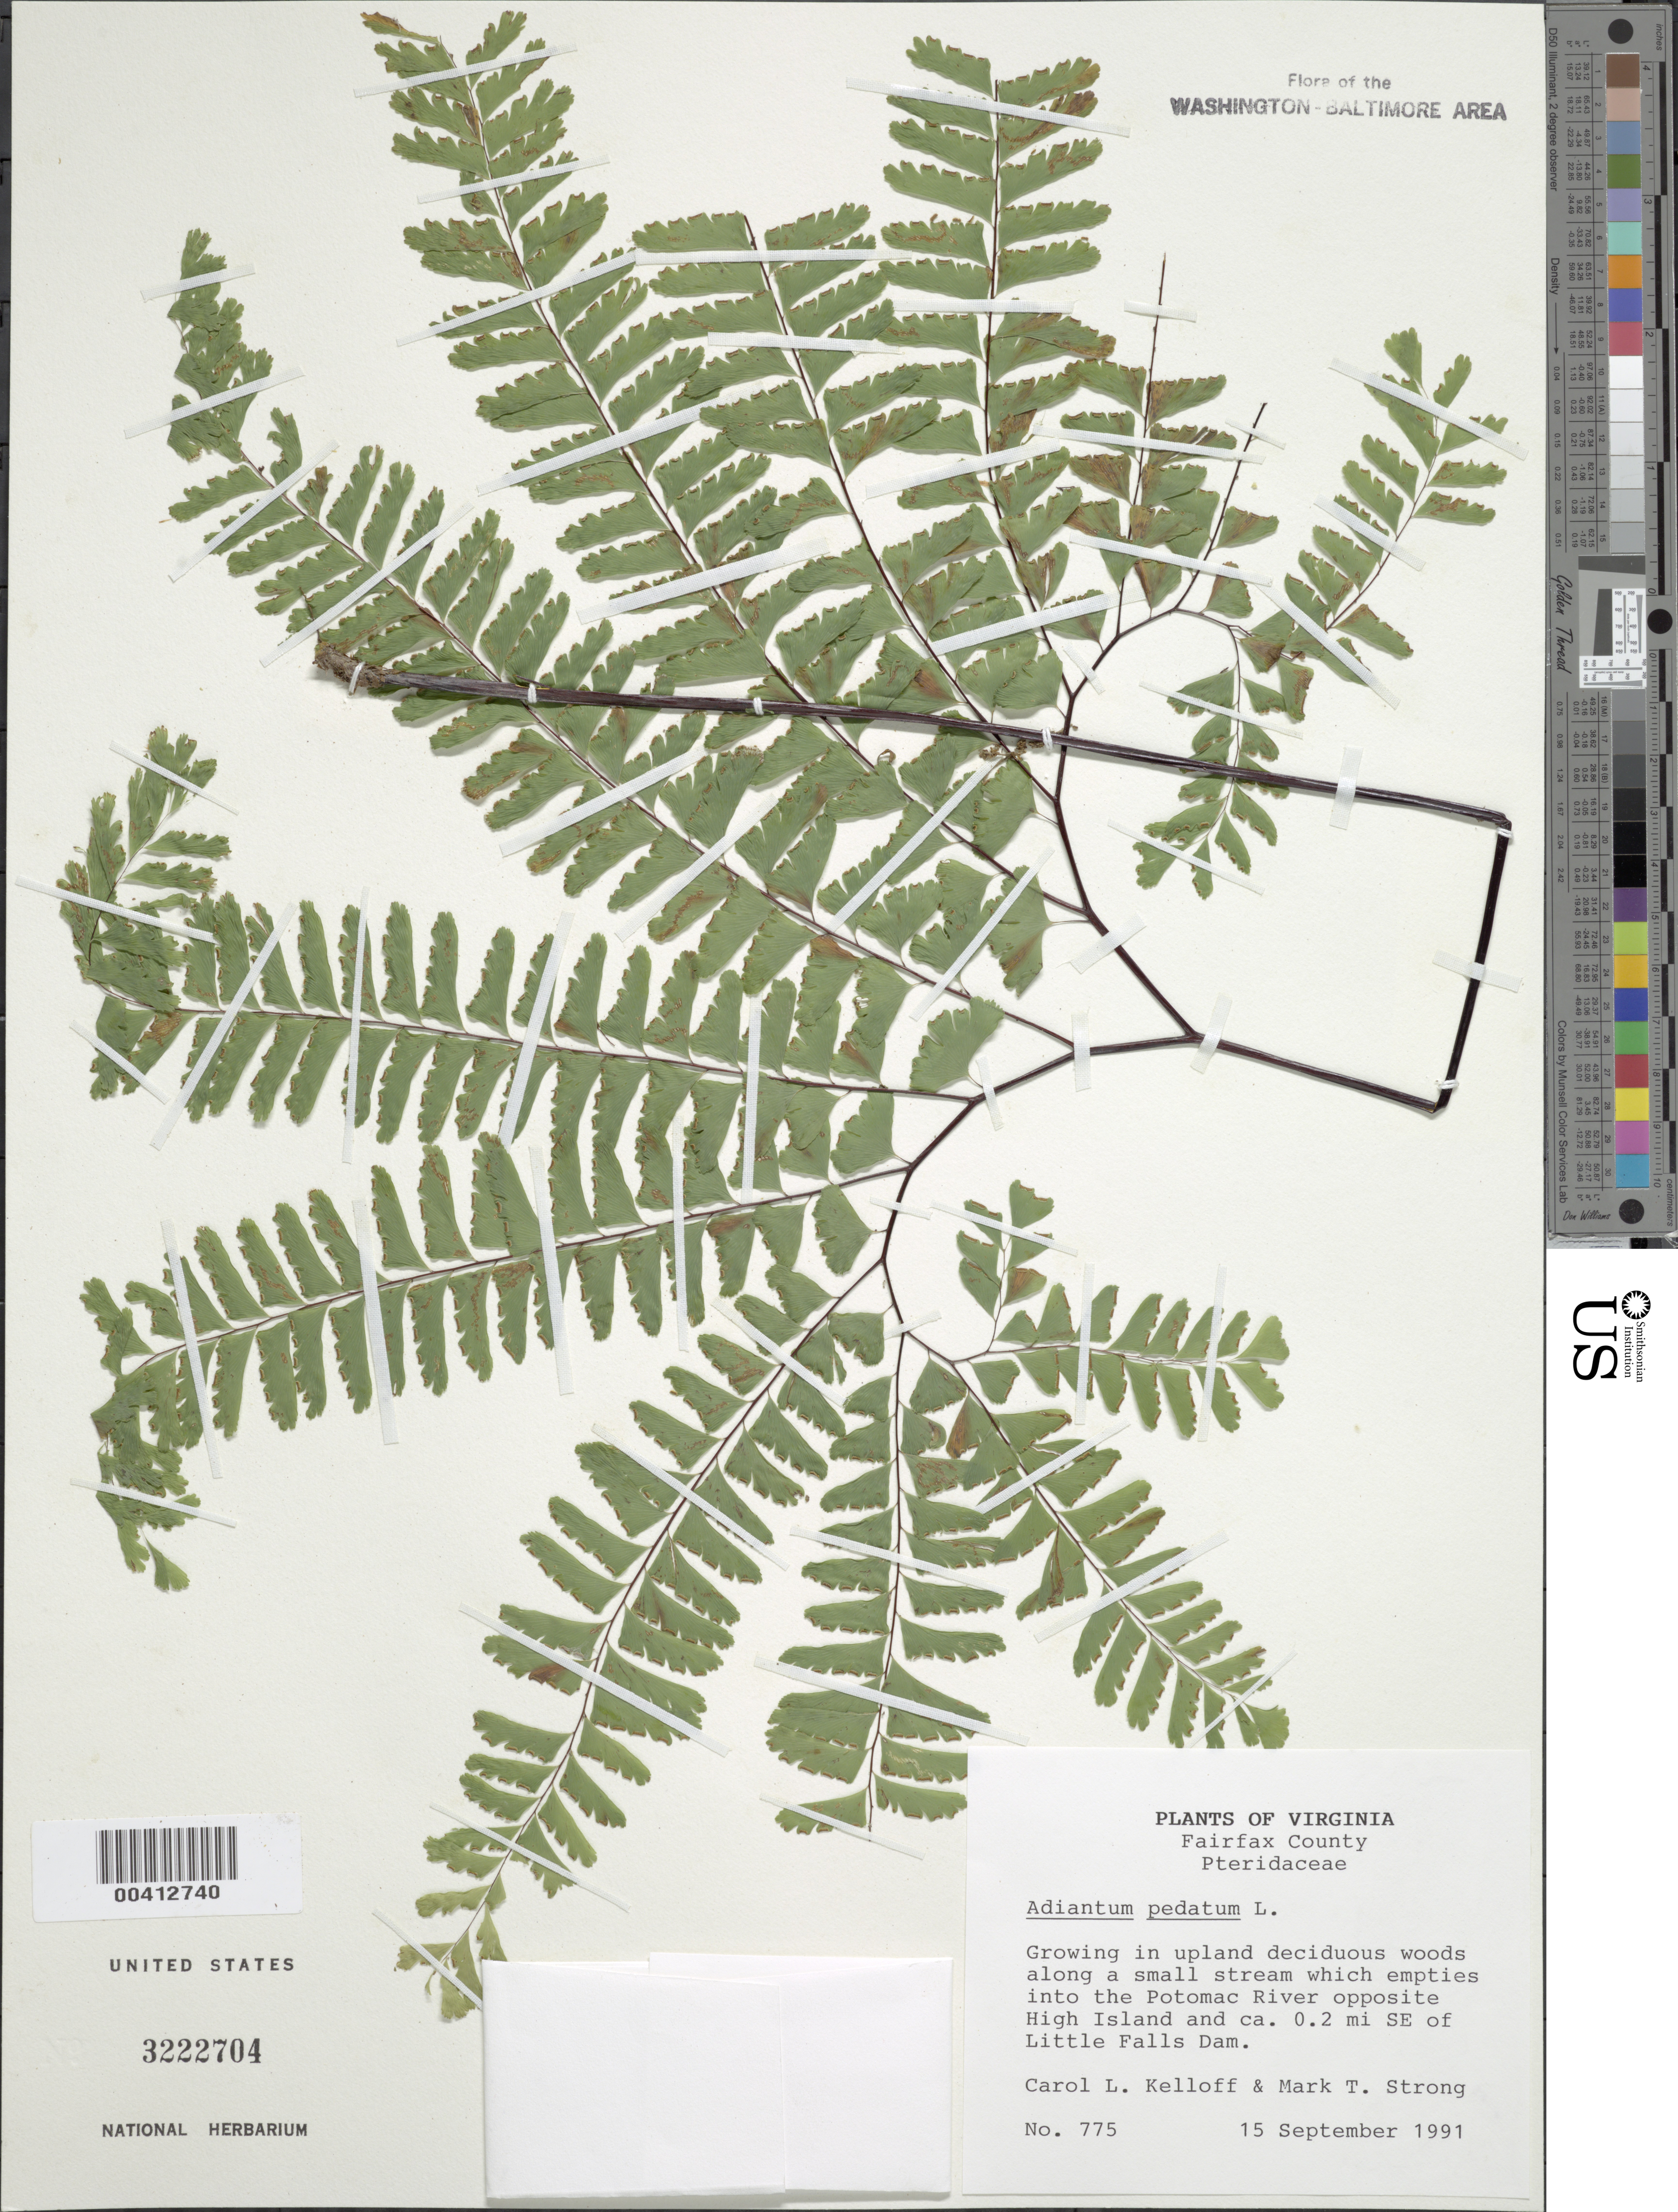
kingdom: Plantae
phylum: Tracheophyta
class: Polypodiopsida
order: Polypodiales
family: Pteridaceae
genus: Adiantum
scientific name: Adiantum pedatum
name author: L.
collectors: C. L. Kelloff & M. T. Strong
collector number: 775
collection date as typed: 15 Sep 1991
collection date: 1991-09-15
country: United States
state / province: Virginia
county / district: Fairfax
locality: SE of Little Falls Dam, opposite High Island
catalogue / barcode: US 3222704